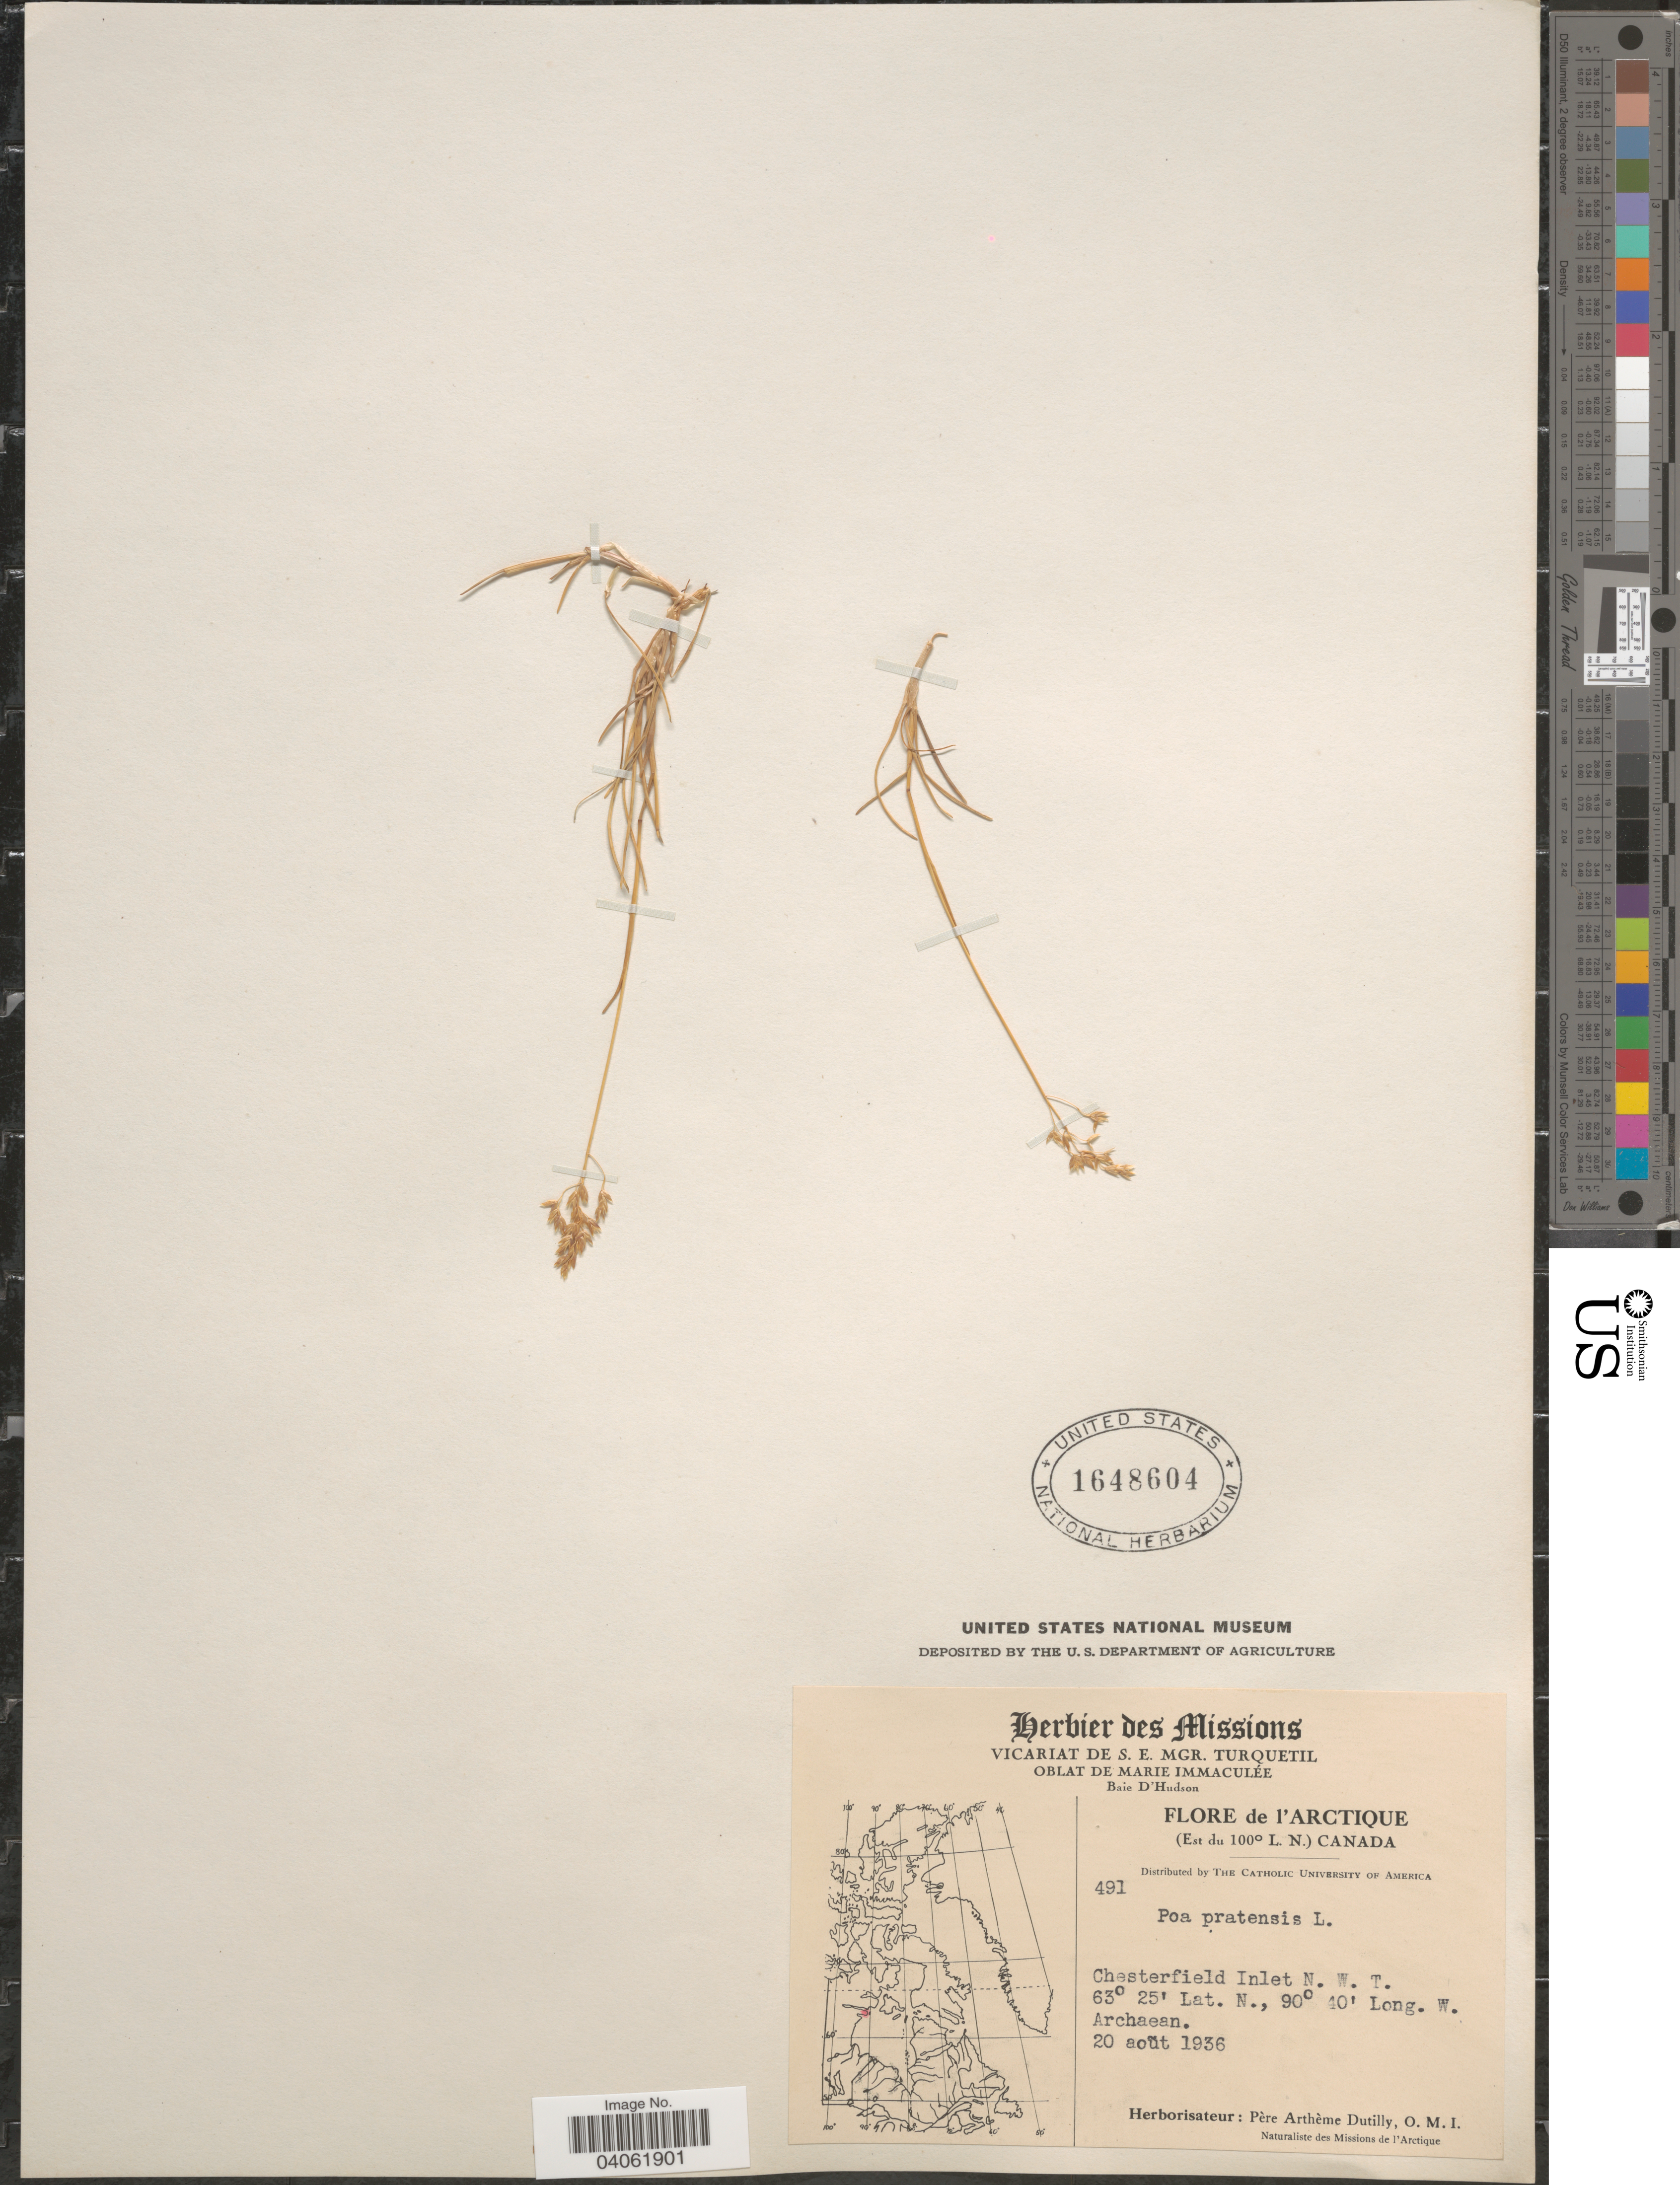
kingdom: Plantae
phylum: Tracheophyta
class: Liliopsida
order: Poales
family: Poaceae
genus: Poa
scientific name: Poa pratensis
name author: L.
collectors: P. Dutilly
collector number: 491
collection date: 1936-08-20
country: Canada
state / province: Northwest Territories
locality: Baie D'Hudson. L'Arctique (Est du 100º L. N.). Chesterfield Inlet N. W. T.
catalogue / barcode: US 1648604